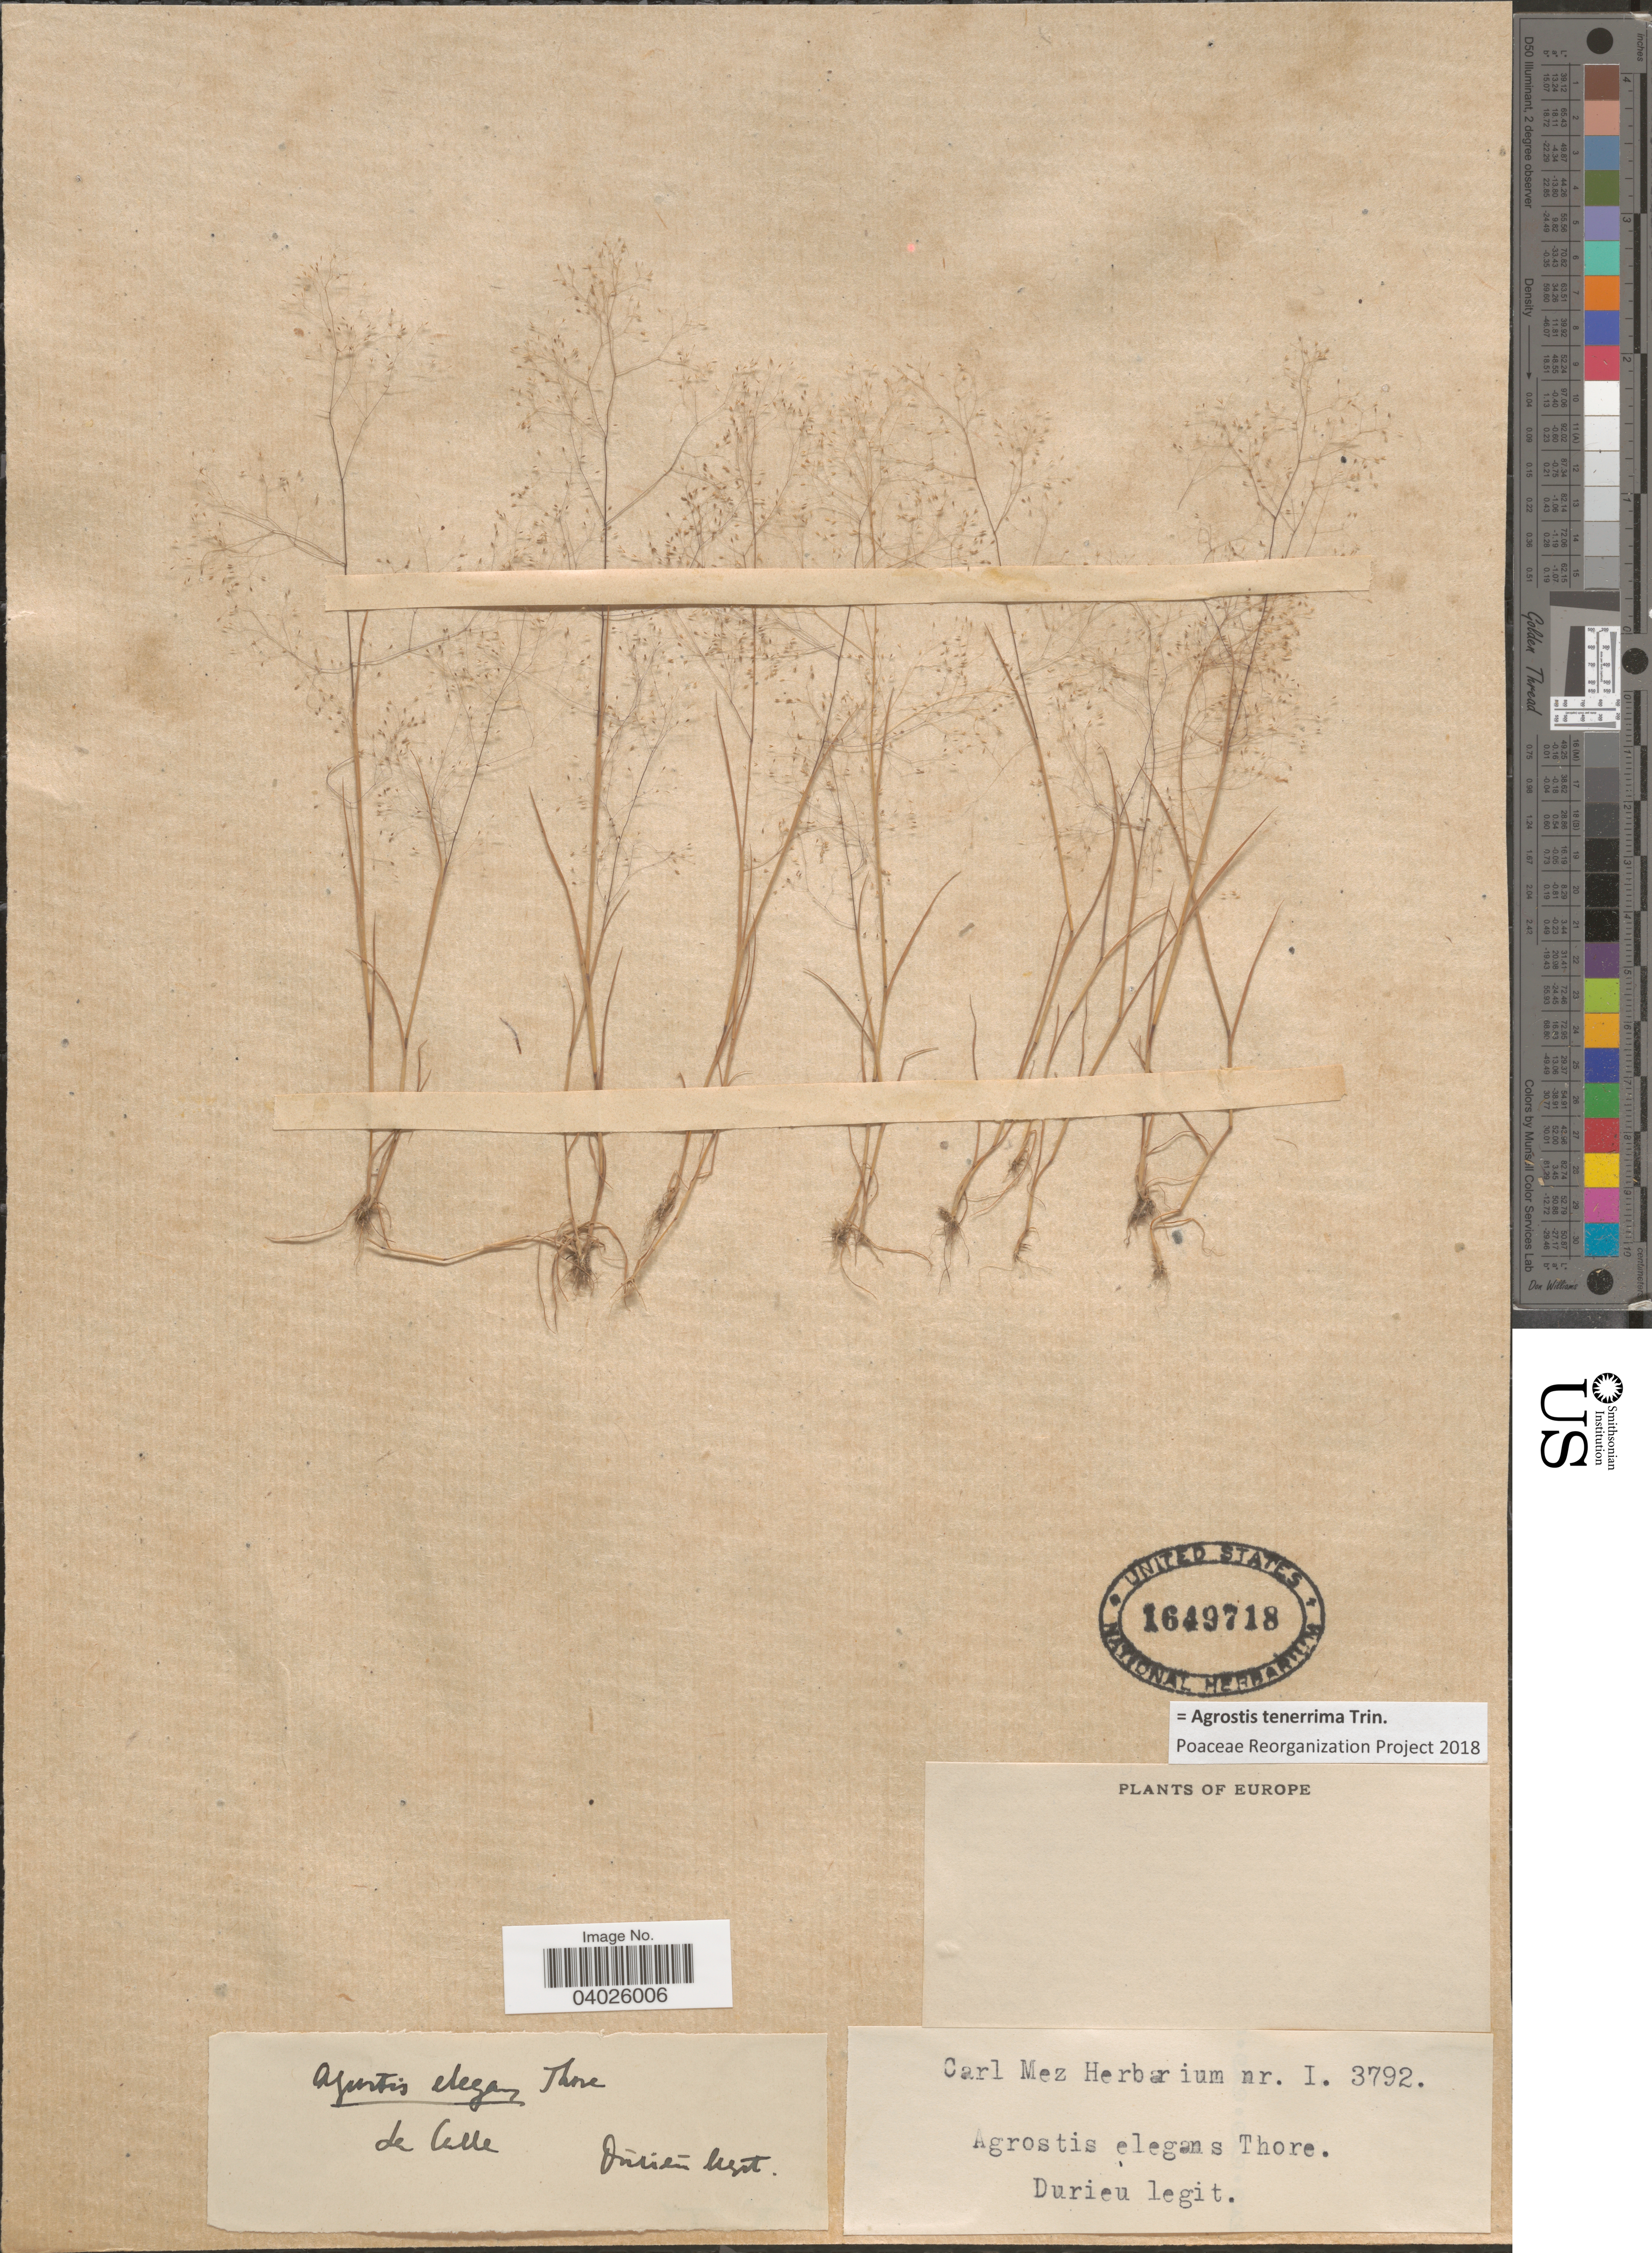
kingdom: Plantae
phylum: Tracheophyta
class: Liliopsida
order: Poales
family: Poaceae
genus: Agrostis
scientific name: Agrostis tenerrima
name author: Trin.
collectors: Durieu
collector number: I 3792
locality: La Calle. Europe.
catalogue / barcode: US 1649718